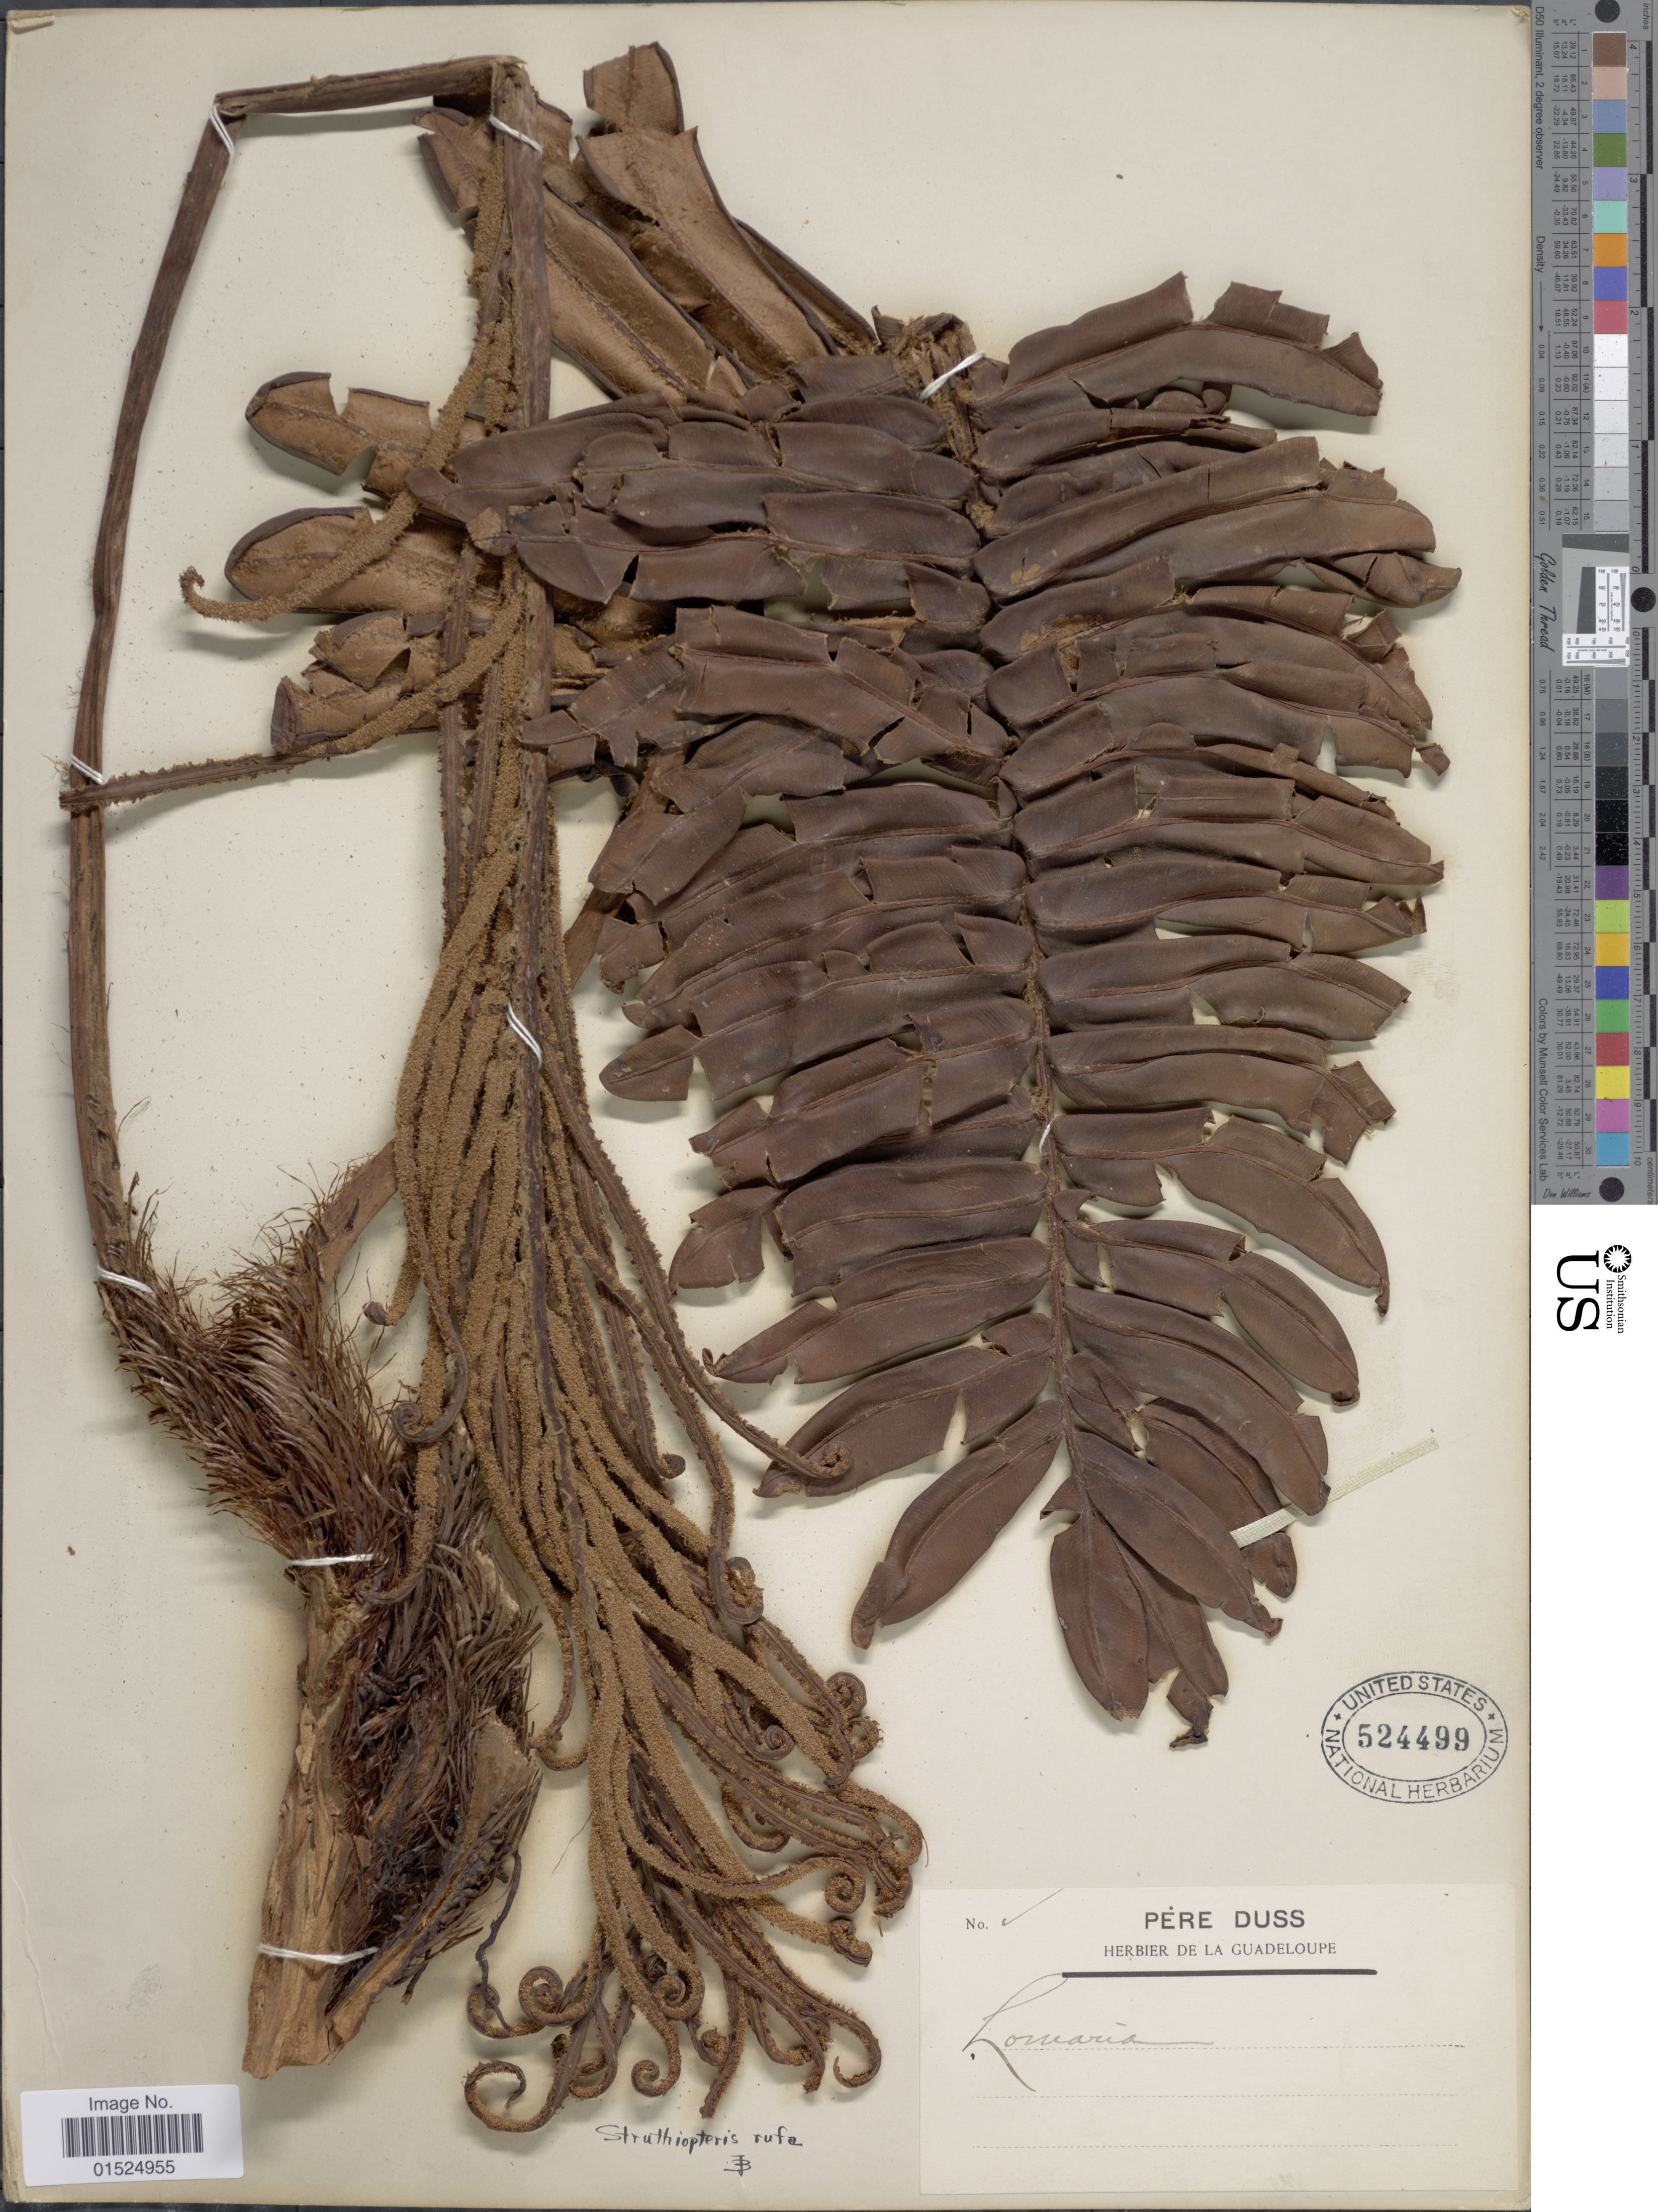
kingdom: Plantae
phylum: Tracheophyta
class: Polypodiopsida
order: Polypodiales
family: Blechnaceae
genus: Blechnum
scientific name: Blechnum rufum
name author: (Spreng.) C. Chr.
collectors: Père Duss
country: Guadeloupe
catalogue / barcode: US 524499